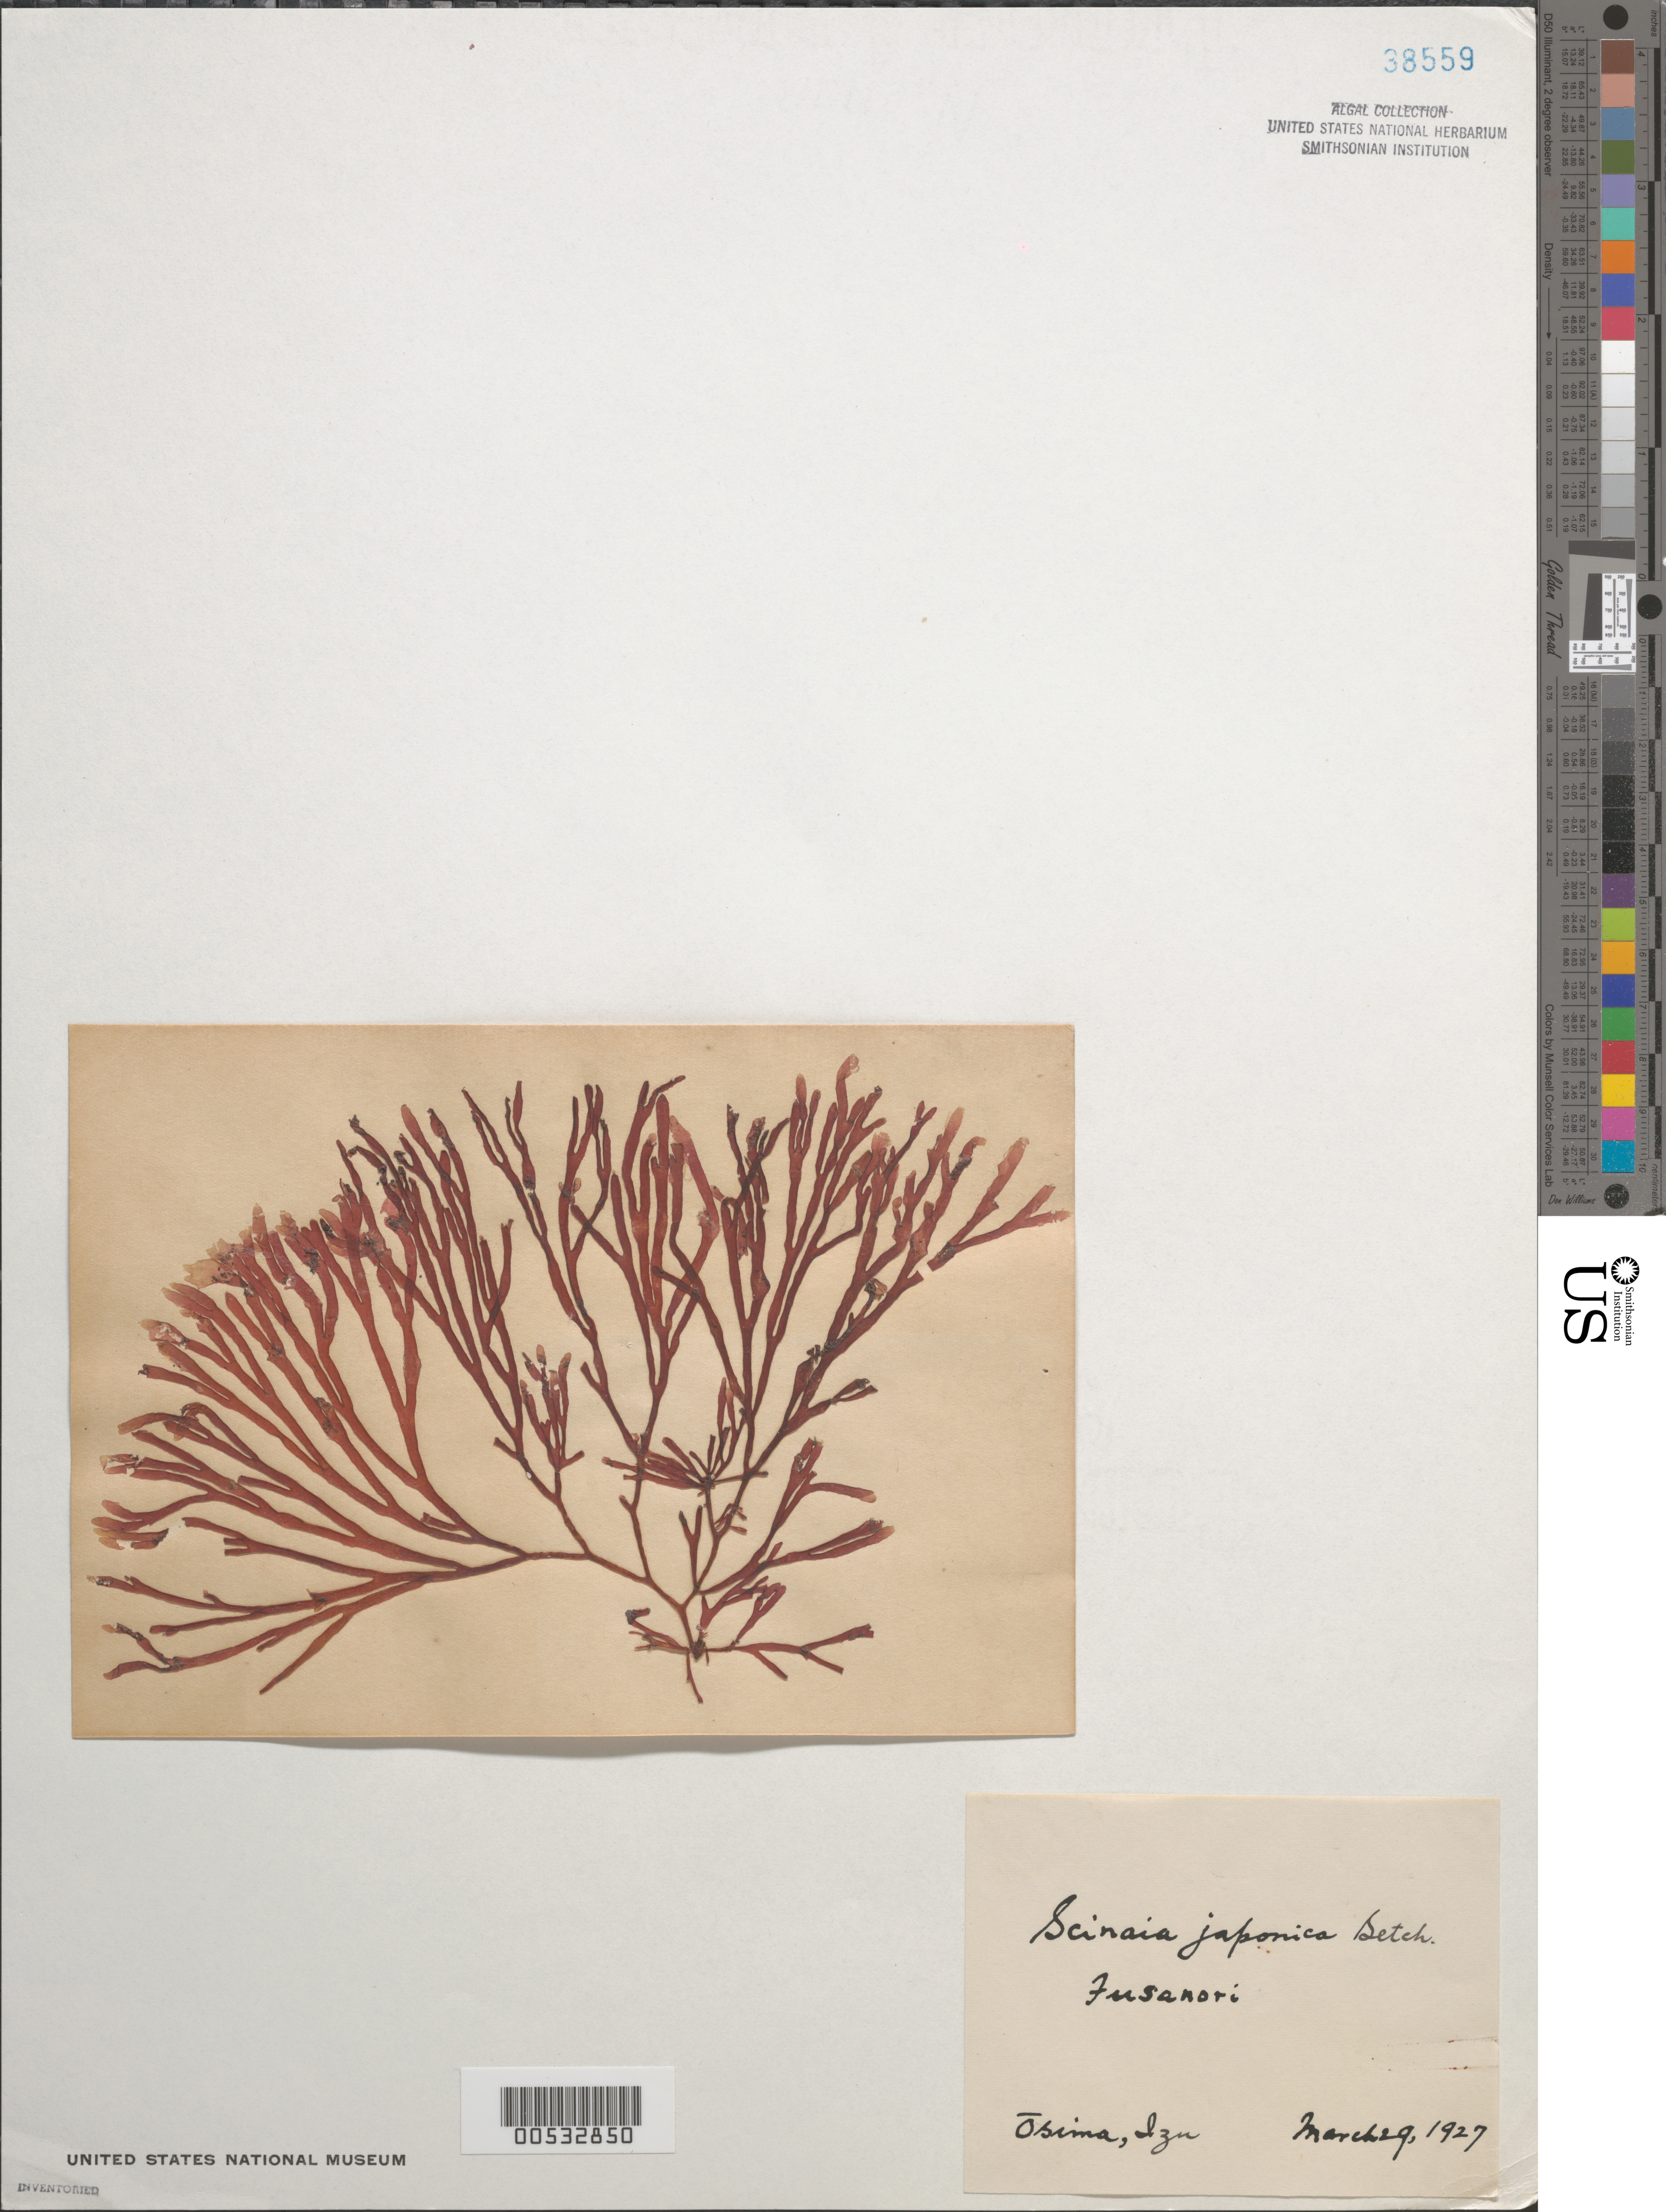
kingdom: Plantae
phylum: Rhodophyta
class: Florideophyceae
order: Nemaliales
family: Scinaiaceae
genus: Scinaia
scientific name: Scinaia japonica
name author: Setch.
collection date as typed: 29 Mar 1927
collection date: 1927-03-29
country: Japan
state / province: Sizuoka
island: Izu Oshima (Osima)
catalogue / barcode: US 38559